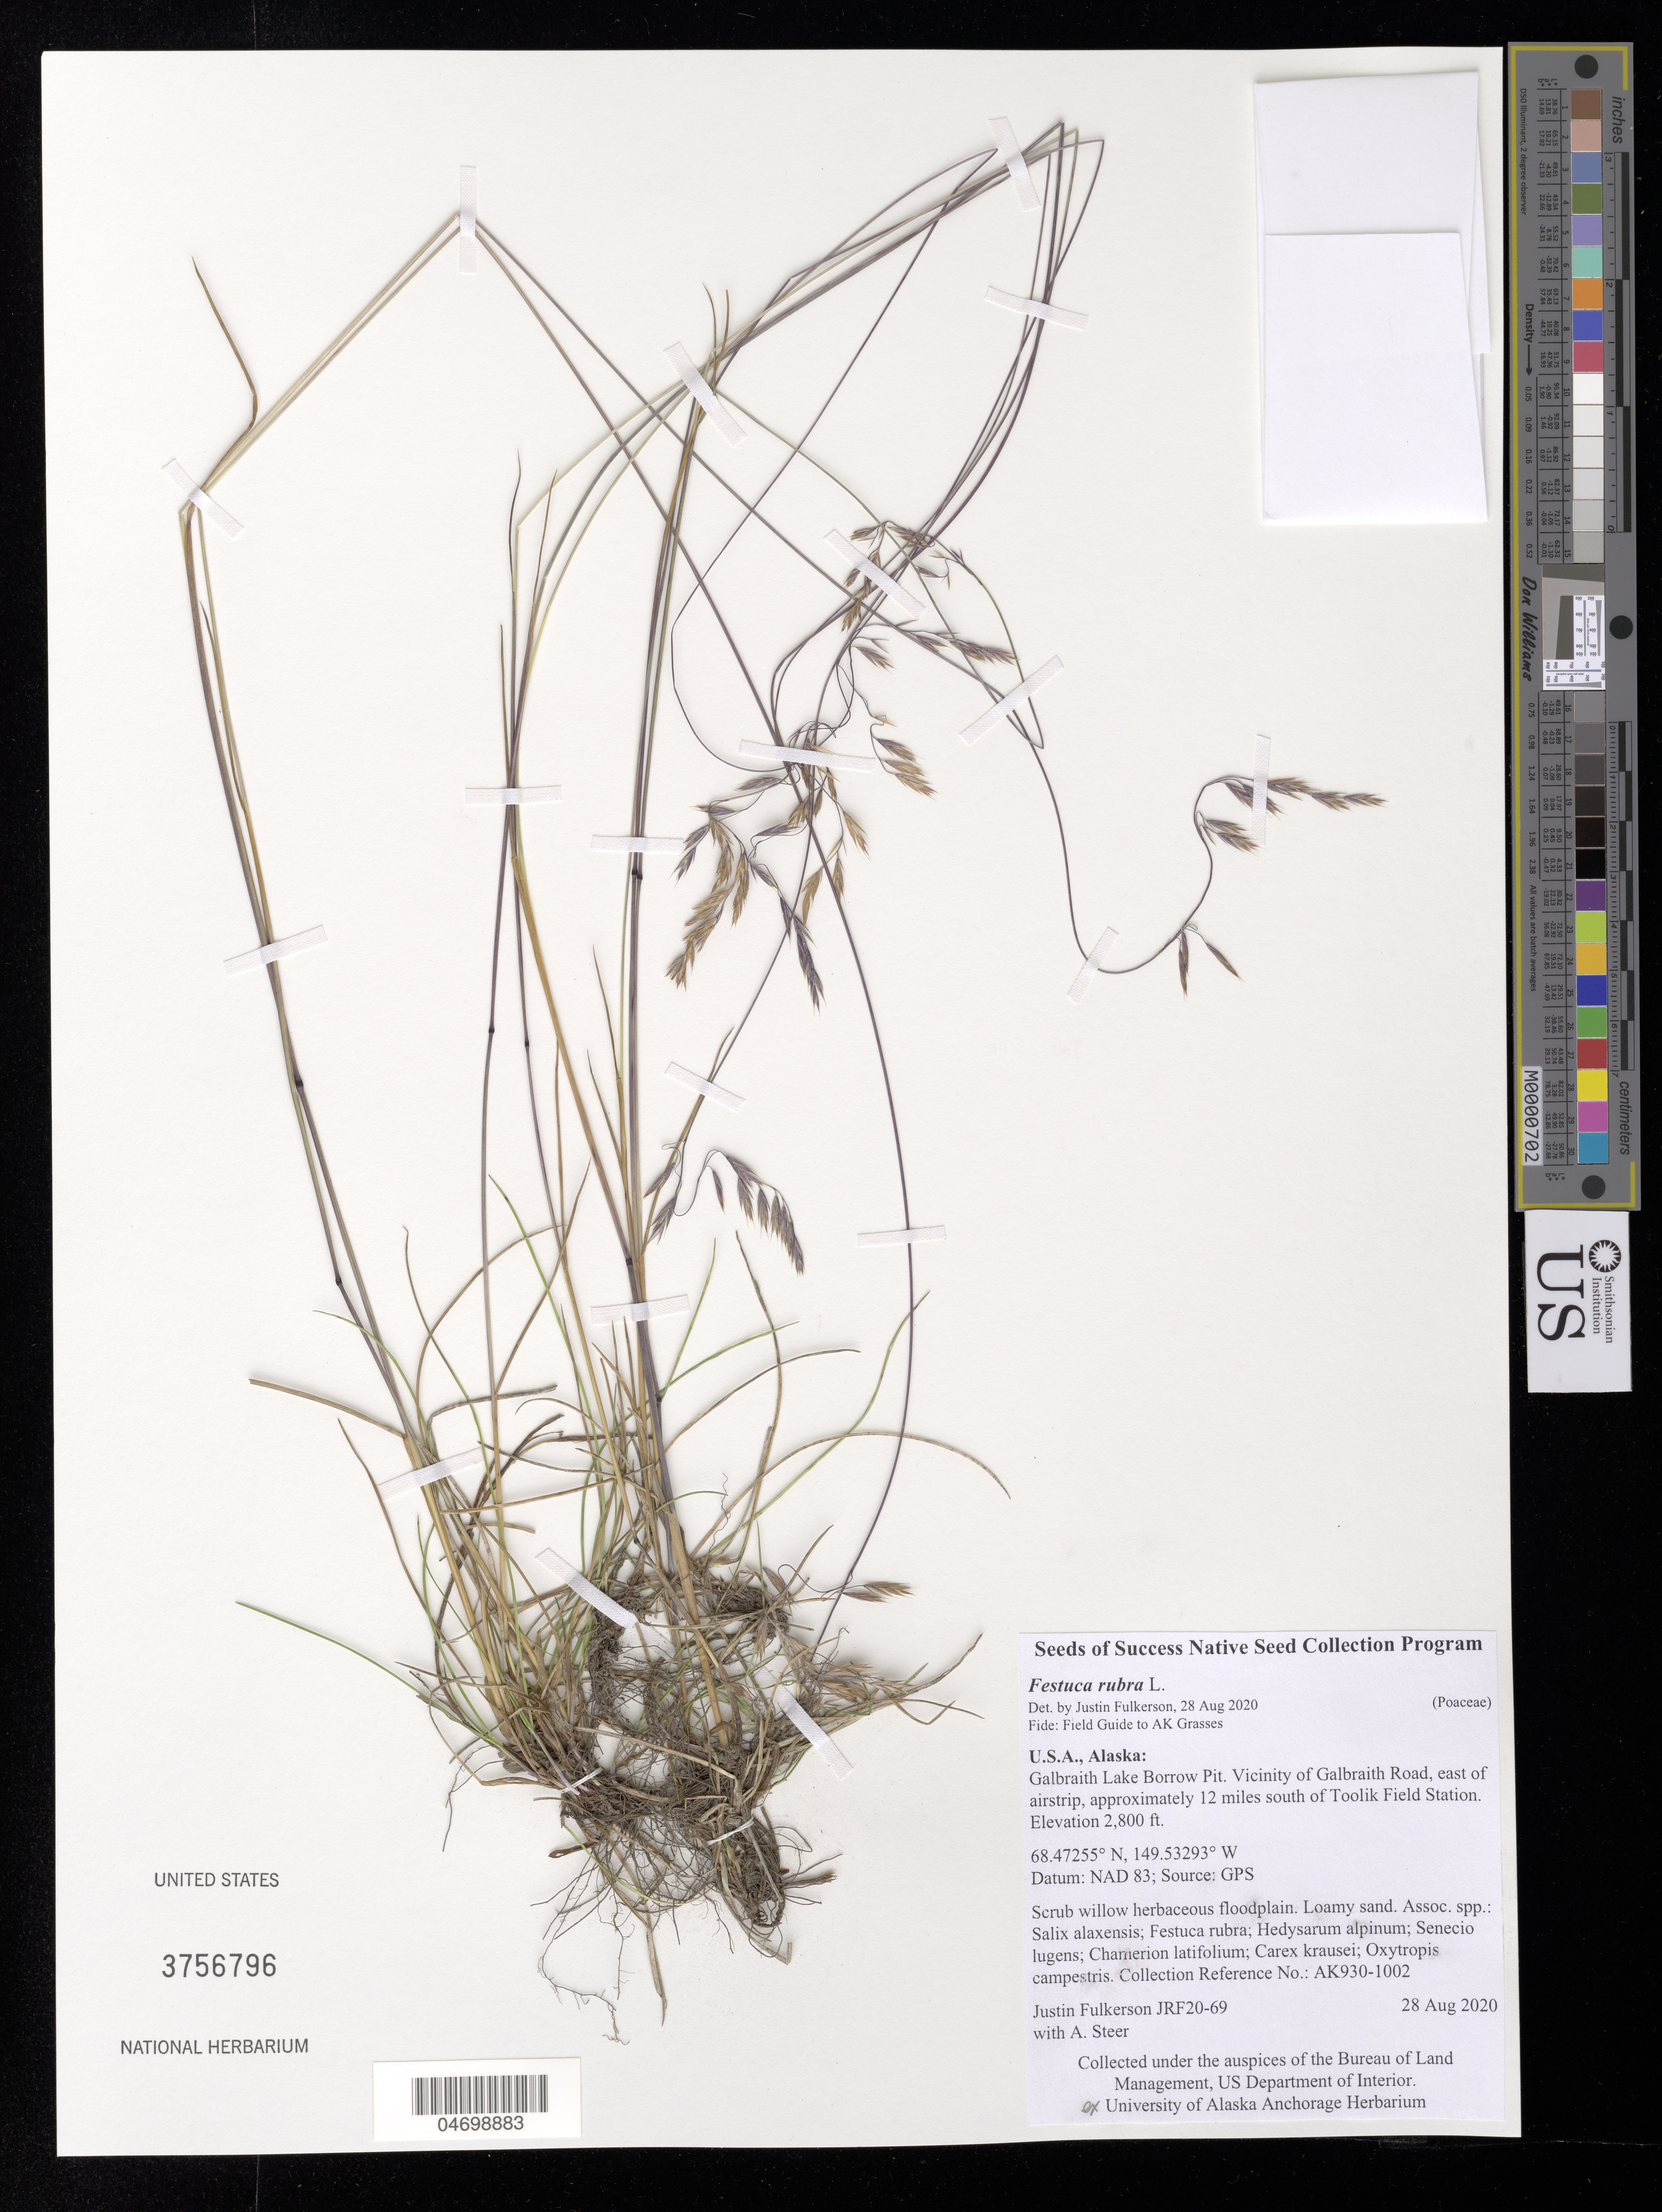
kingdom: Plantae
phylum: Tracheophyta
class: Liliopsida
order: Poales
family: Poaceae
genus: Festuca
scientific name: Festuca rubra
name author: L.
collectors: J. Fulkerson & A. Steer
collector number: AK930-1002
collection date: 2020-08-28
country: United States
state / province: Alaska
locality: Galbraith Lake Borrow Pit. 12 mi. S of Toolik Field Station.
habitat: Scrub willow herbaceous floodplain. Loamy sand. With Salix alaxensis, Festuca rubra, Senecio lugens, etc.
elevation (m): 853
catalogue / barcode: US 3756796